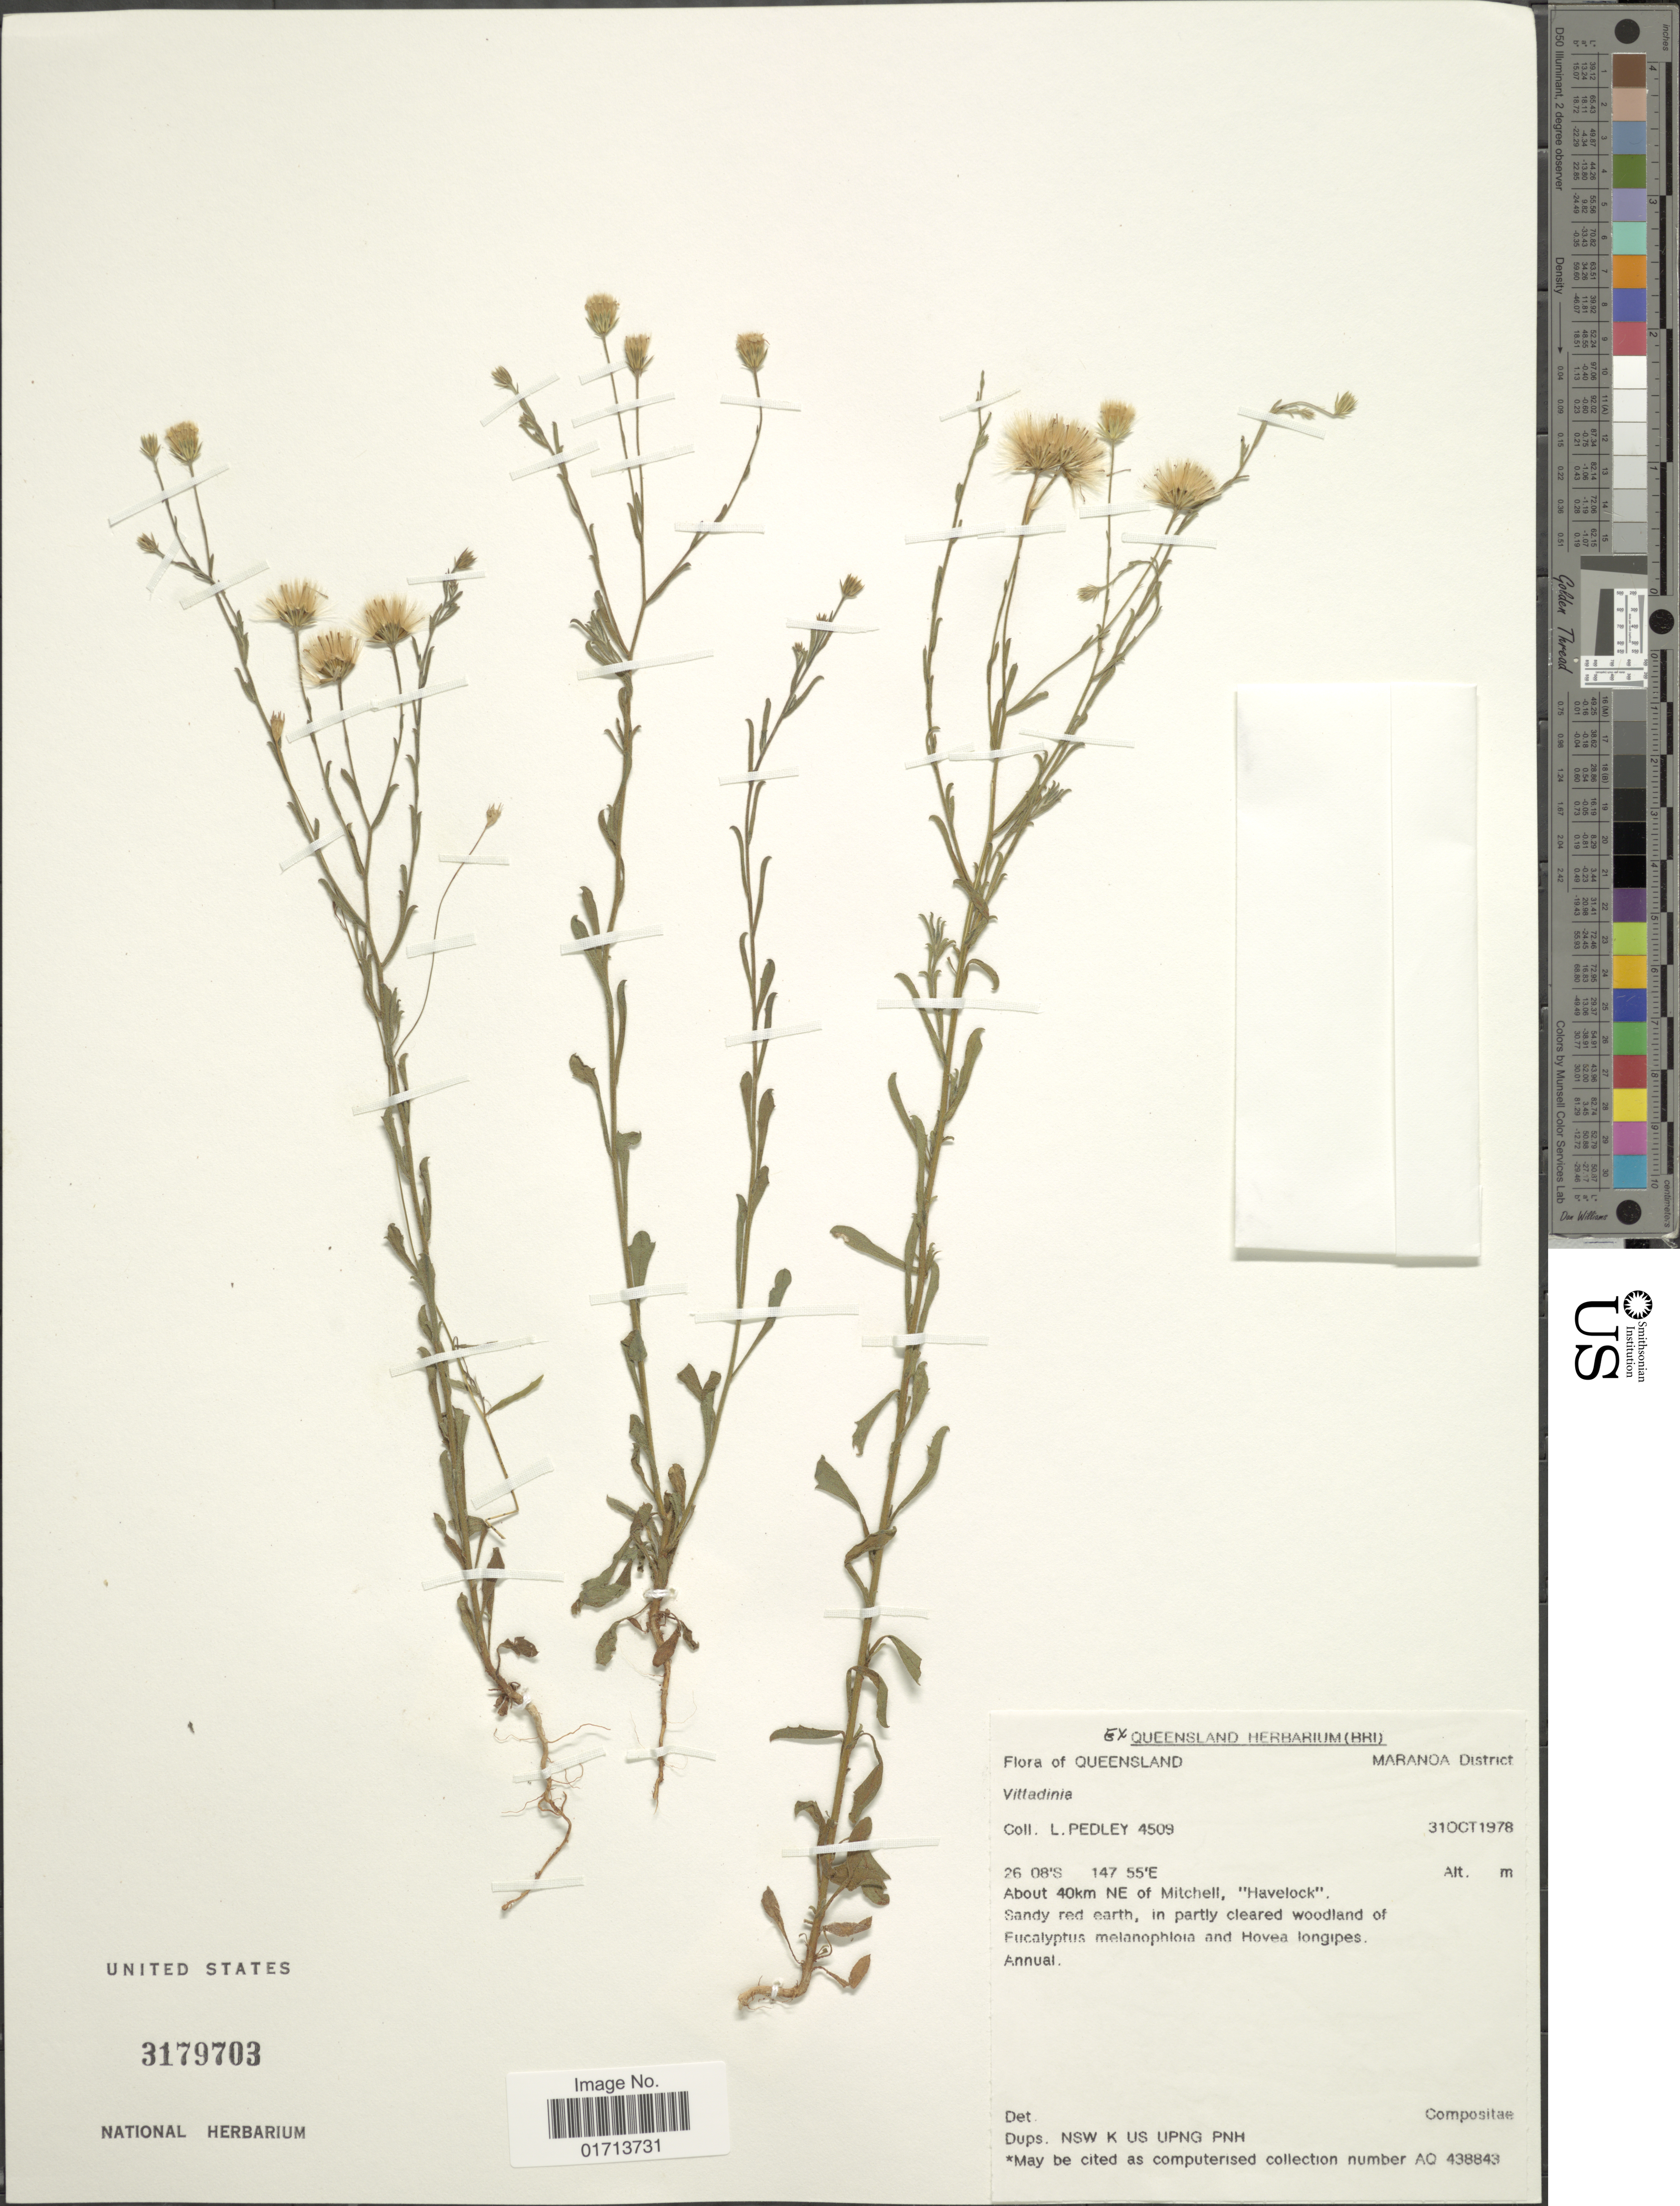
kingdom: Plantae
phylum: Tracheophyta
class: Magnoliopsida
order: Asterales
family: Asteraceae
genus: Vittadinia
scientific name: Vittadinia sp.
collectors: L. Pedley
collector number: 4509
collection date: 1978-10-31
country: Australia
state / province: Queensland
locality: Maranoa District, About 40km NE of Mitchell, "Havelock"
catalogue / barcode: US 3179703